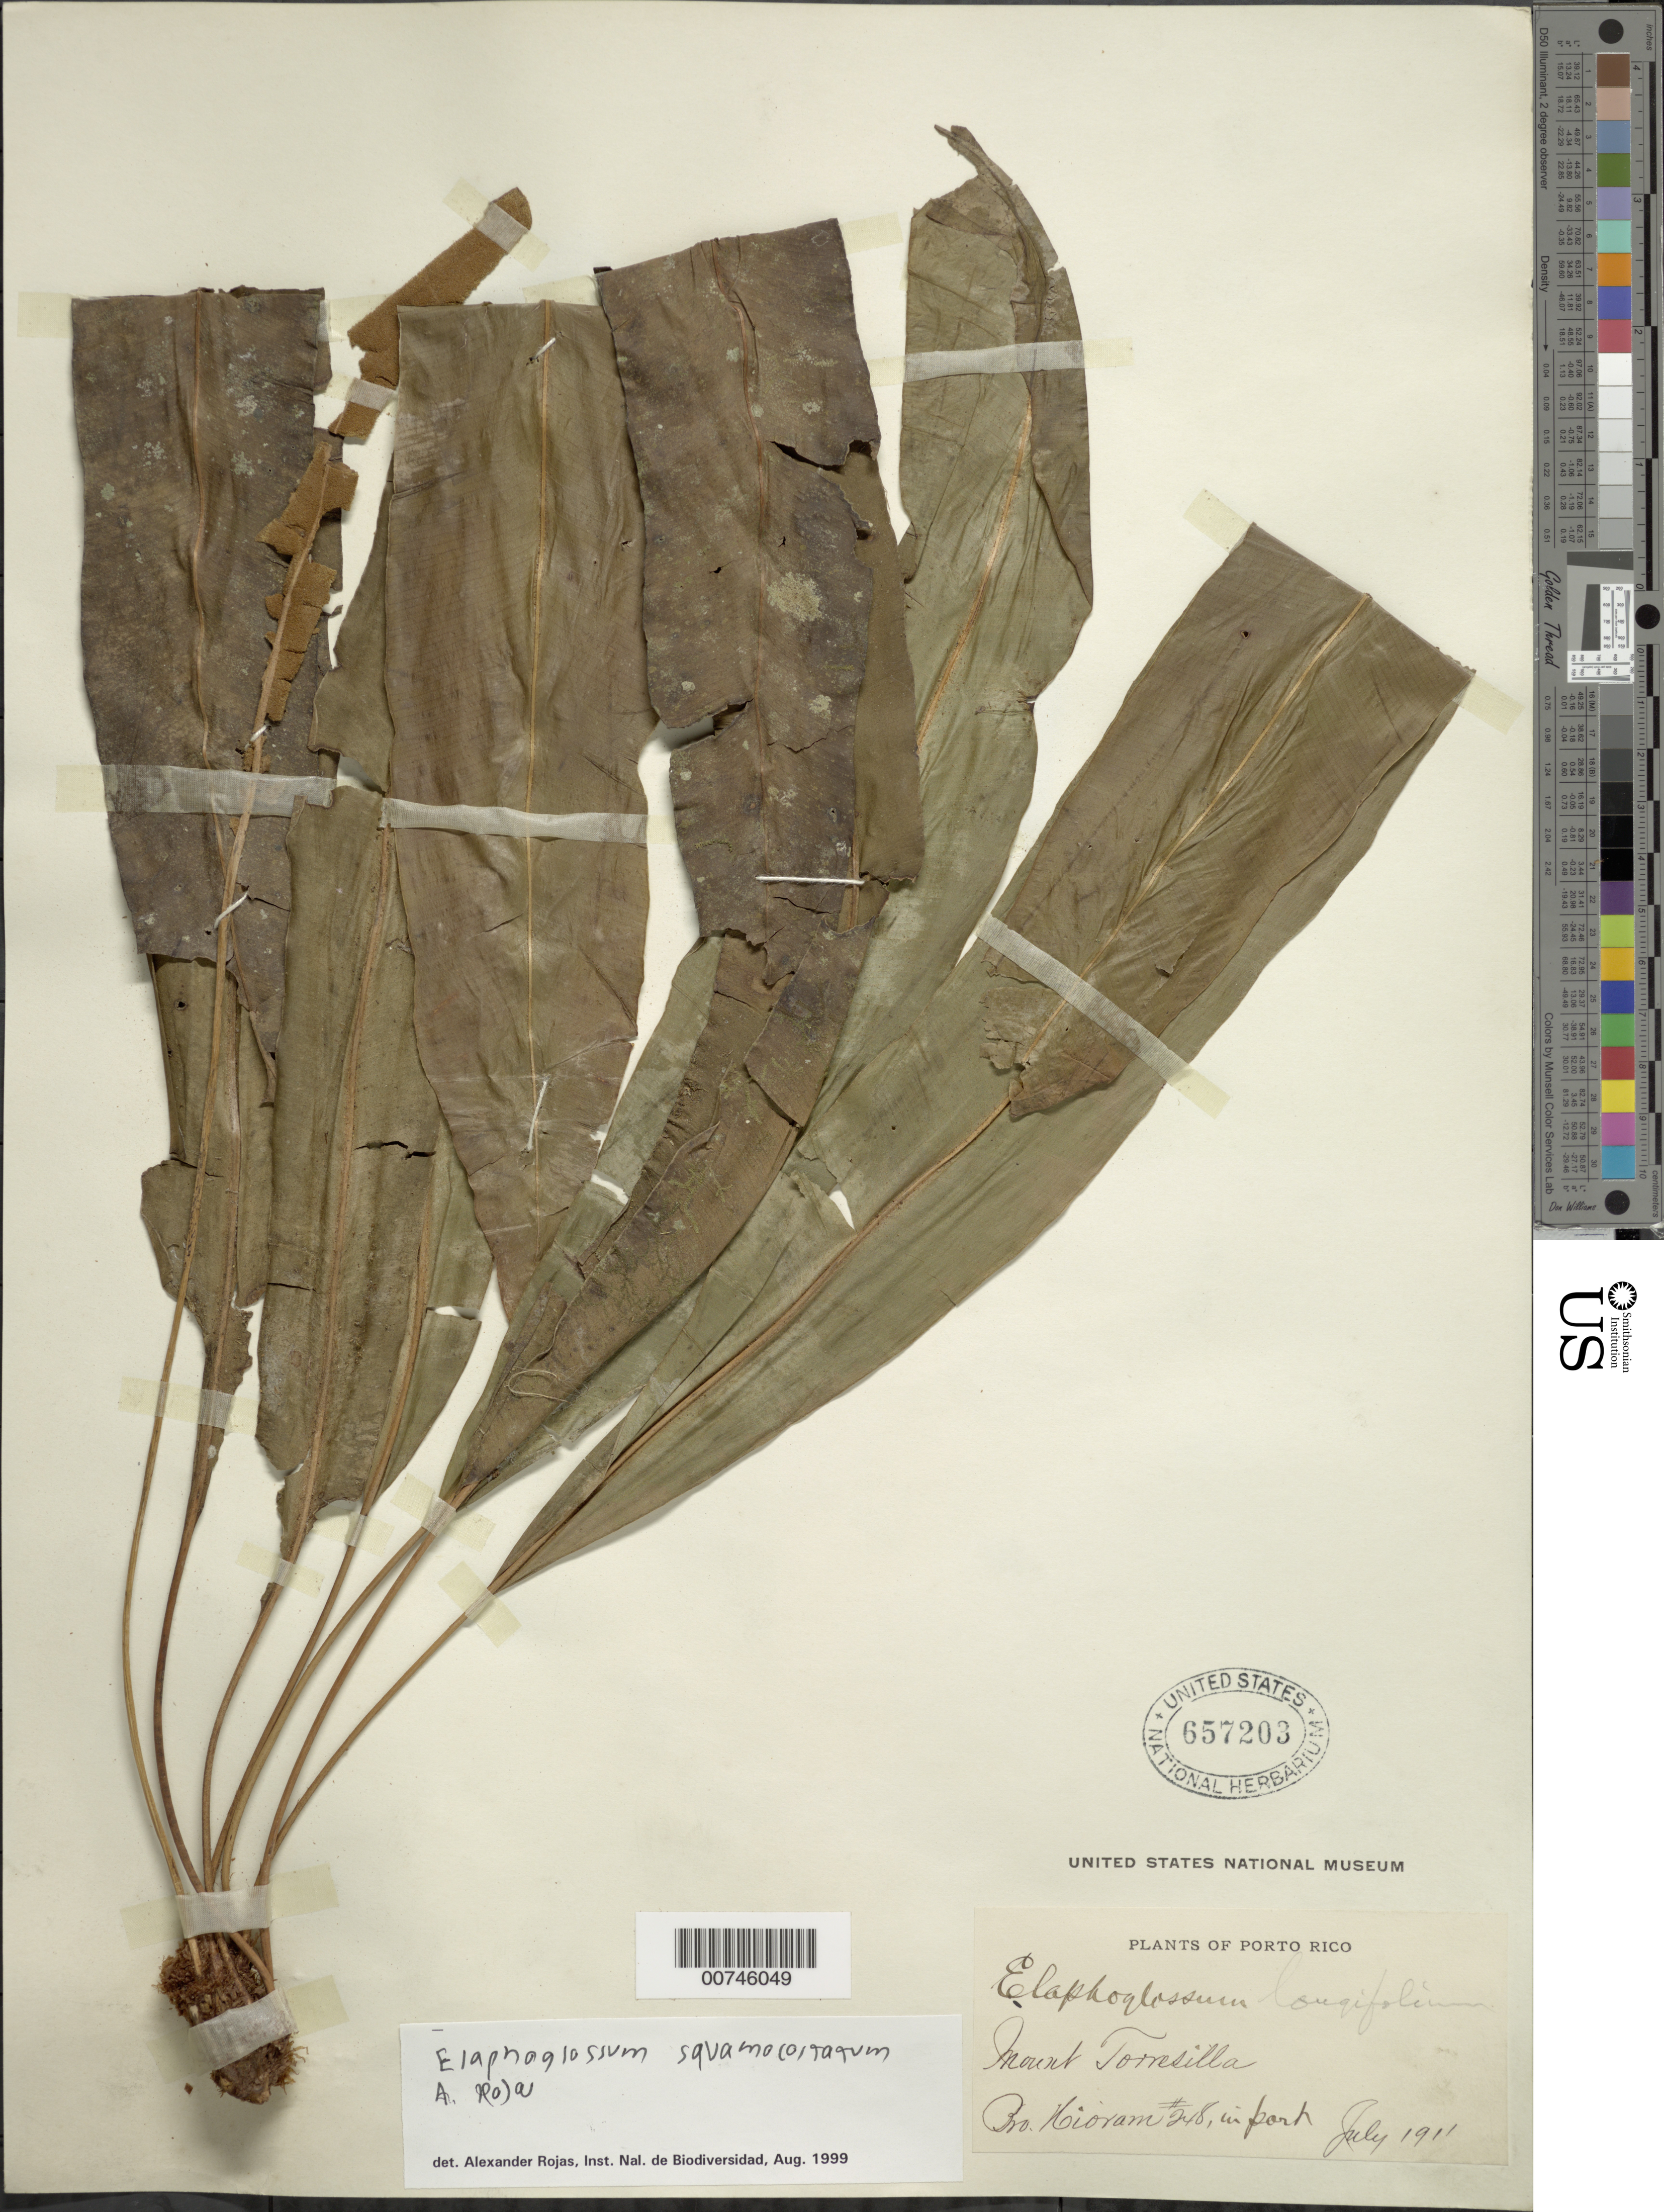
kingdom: Plantae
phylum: Tracheophyta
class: Polypodiopsida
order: Polypodiales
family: Dryopteridaceae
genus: Elaphoglossum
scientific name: Elaphoglossum ambiguum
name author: (Mett. ex Christ) Alston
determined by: Matos, F. B.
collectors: Bro. Hioram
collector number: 248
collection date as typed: Jul 1911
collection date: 1911-07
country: Puerto Rico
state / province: Barranquitas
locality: Monte Torrecilla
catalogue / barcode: US 657203